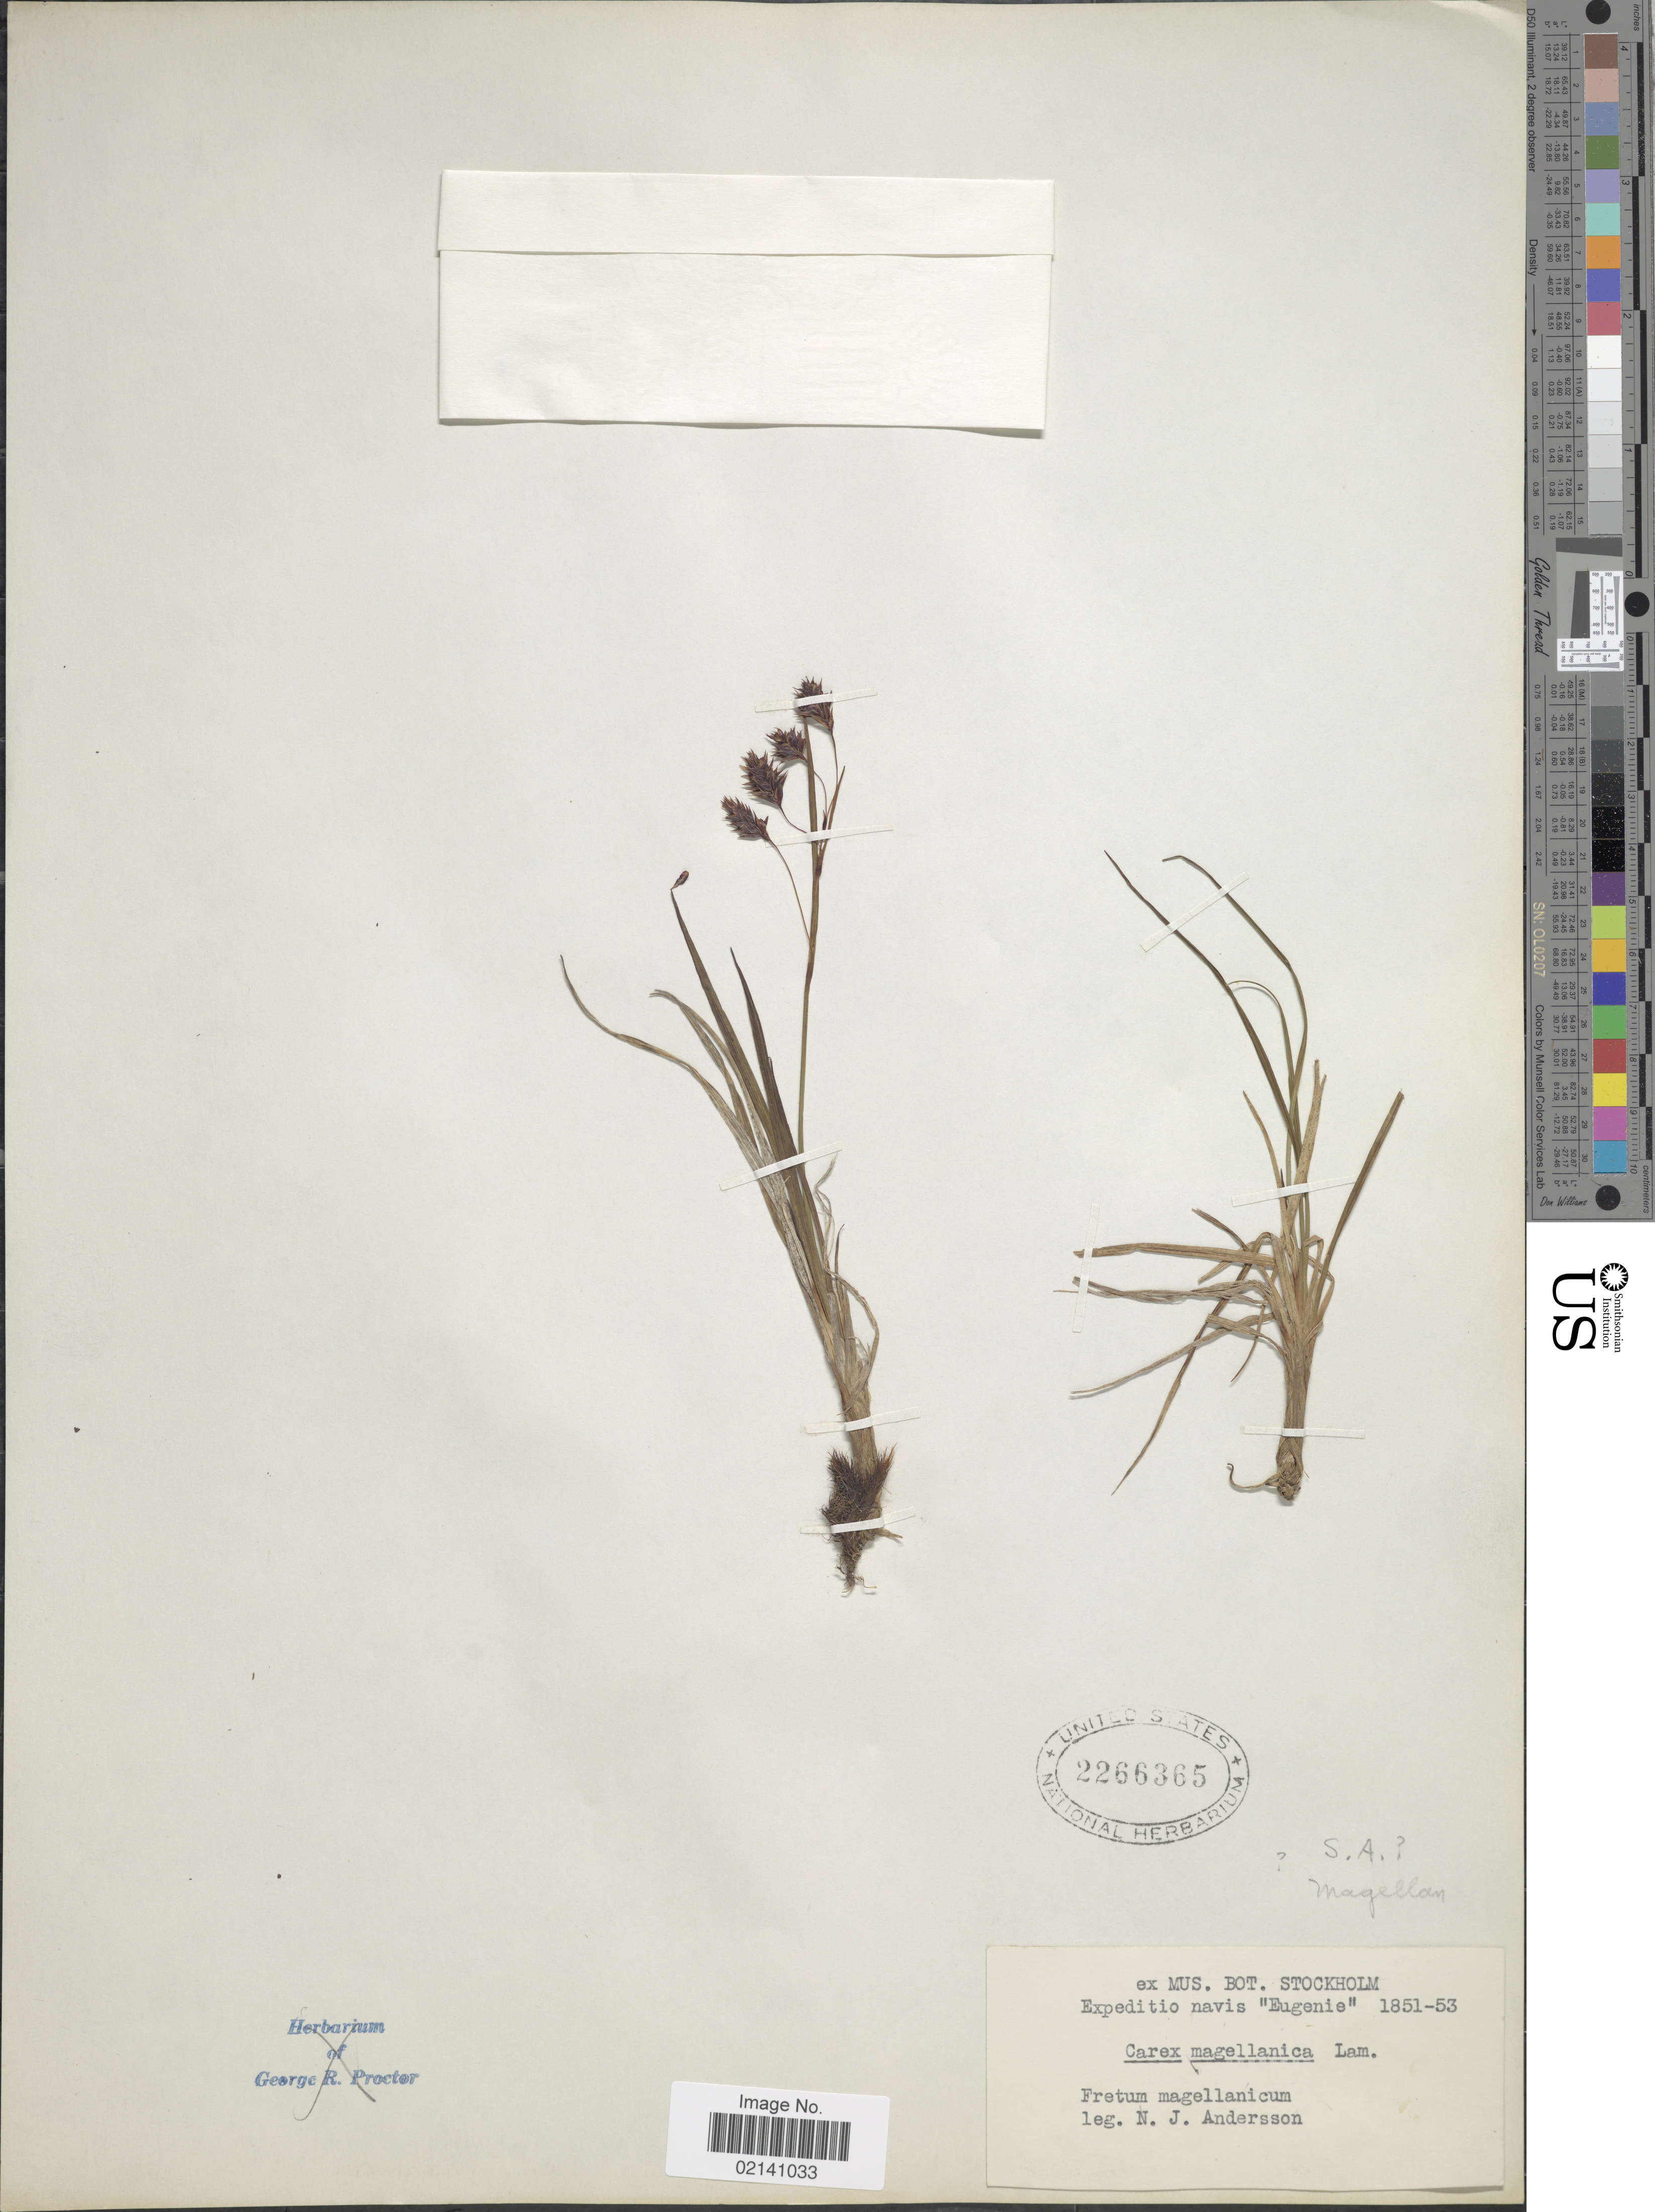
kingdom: Plantae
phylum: Tracheophyta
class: Liliopsida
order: Poales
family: Cyperaceae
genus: Carex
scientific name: Carex magellanica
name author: Lam.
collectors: N. J. Andersson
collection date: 1851/1853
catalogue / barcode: US 2266365